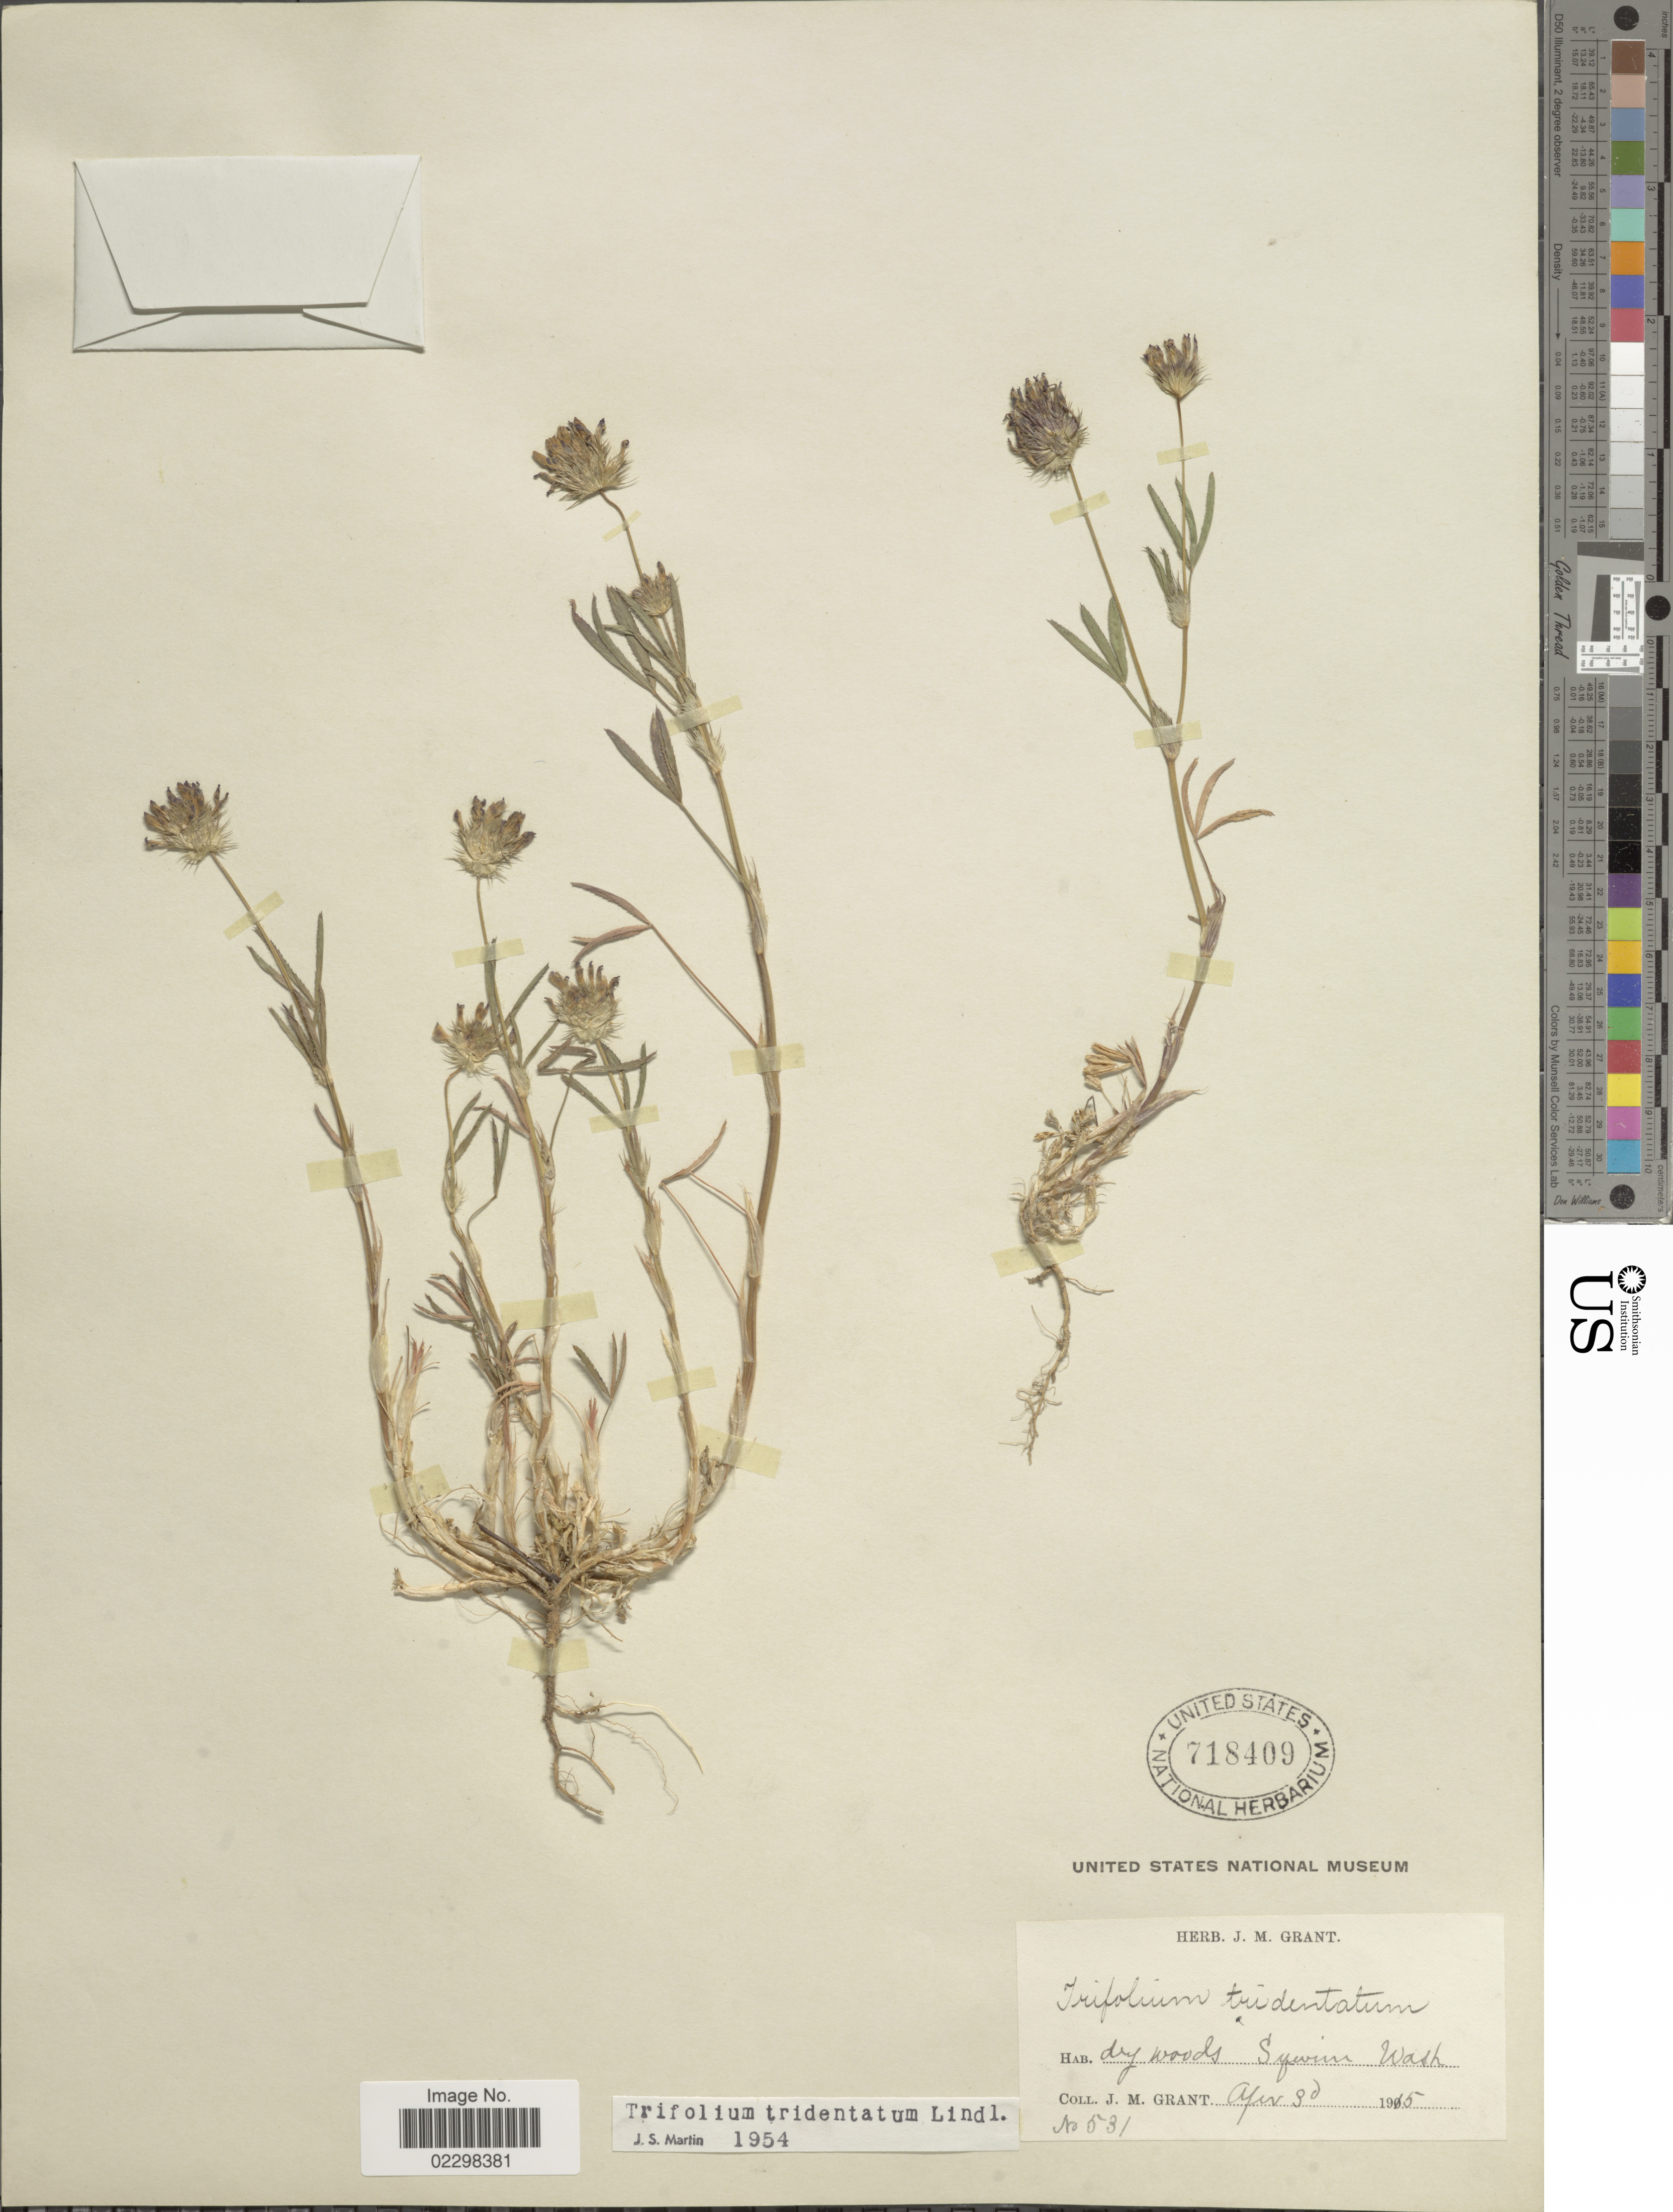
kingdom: Plantae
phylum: Tracheophyta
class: Magnoliopsida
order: Fabales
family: Fabaceae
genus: Trifolium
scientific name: Trifolium tridentatum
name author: Lindl.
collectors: J. M. Grant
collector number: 531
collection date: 1915-04-03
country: United States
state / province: Washington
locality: Dry woods, Sequim Wash.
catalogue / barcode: US 718409